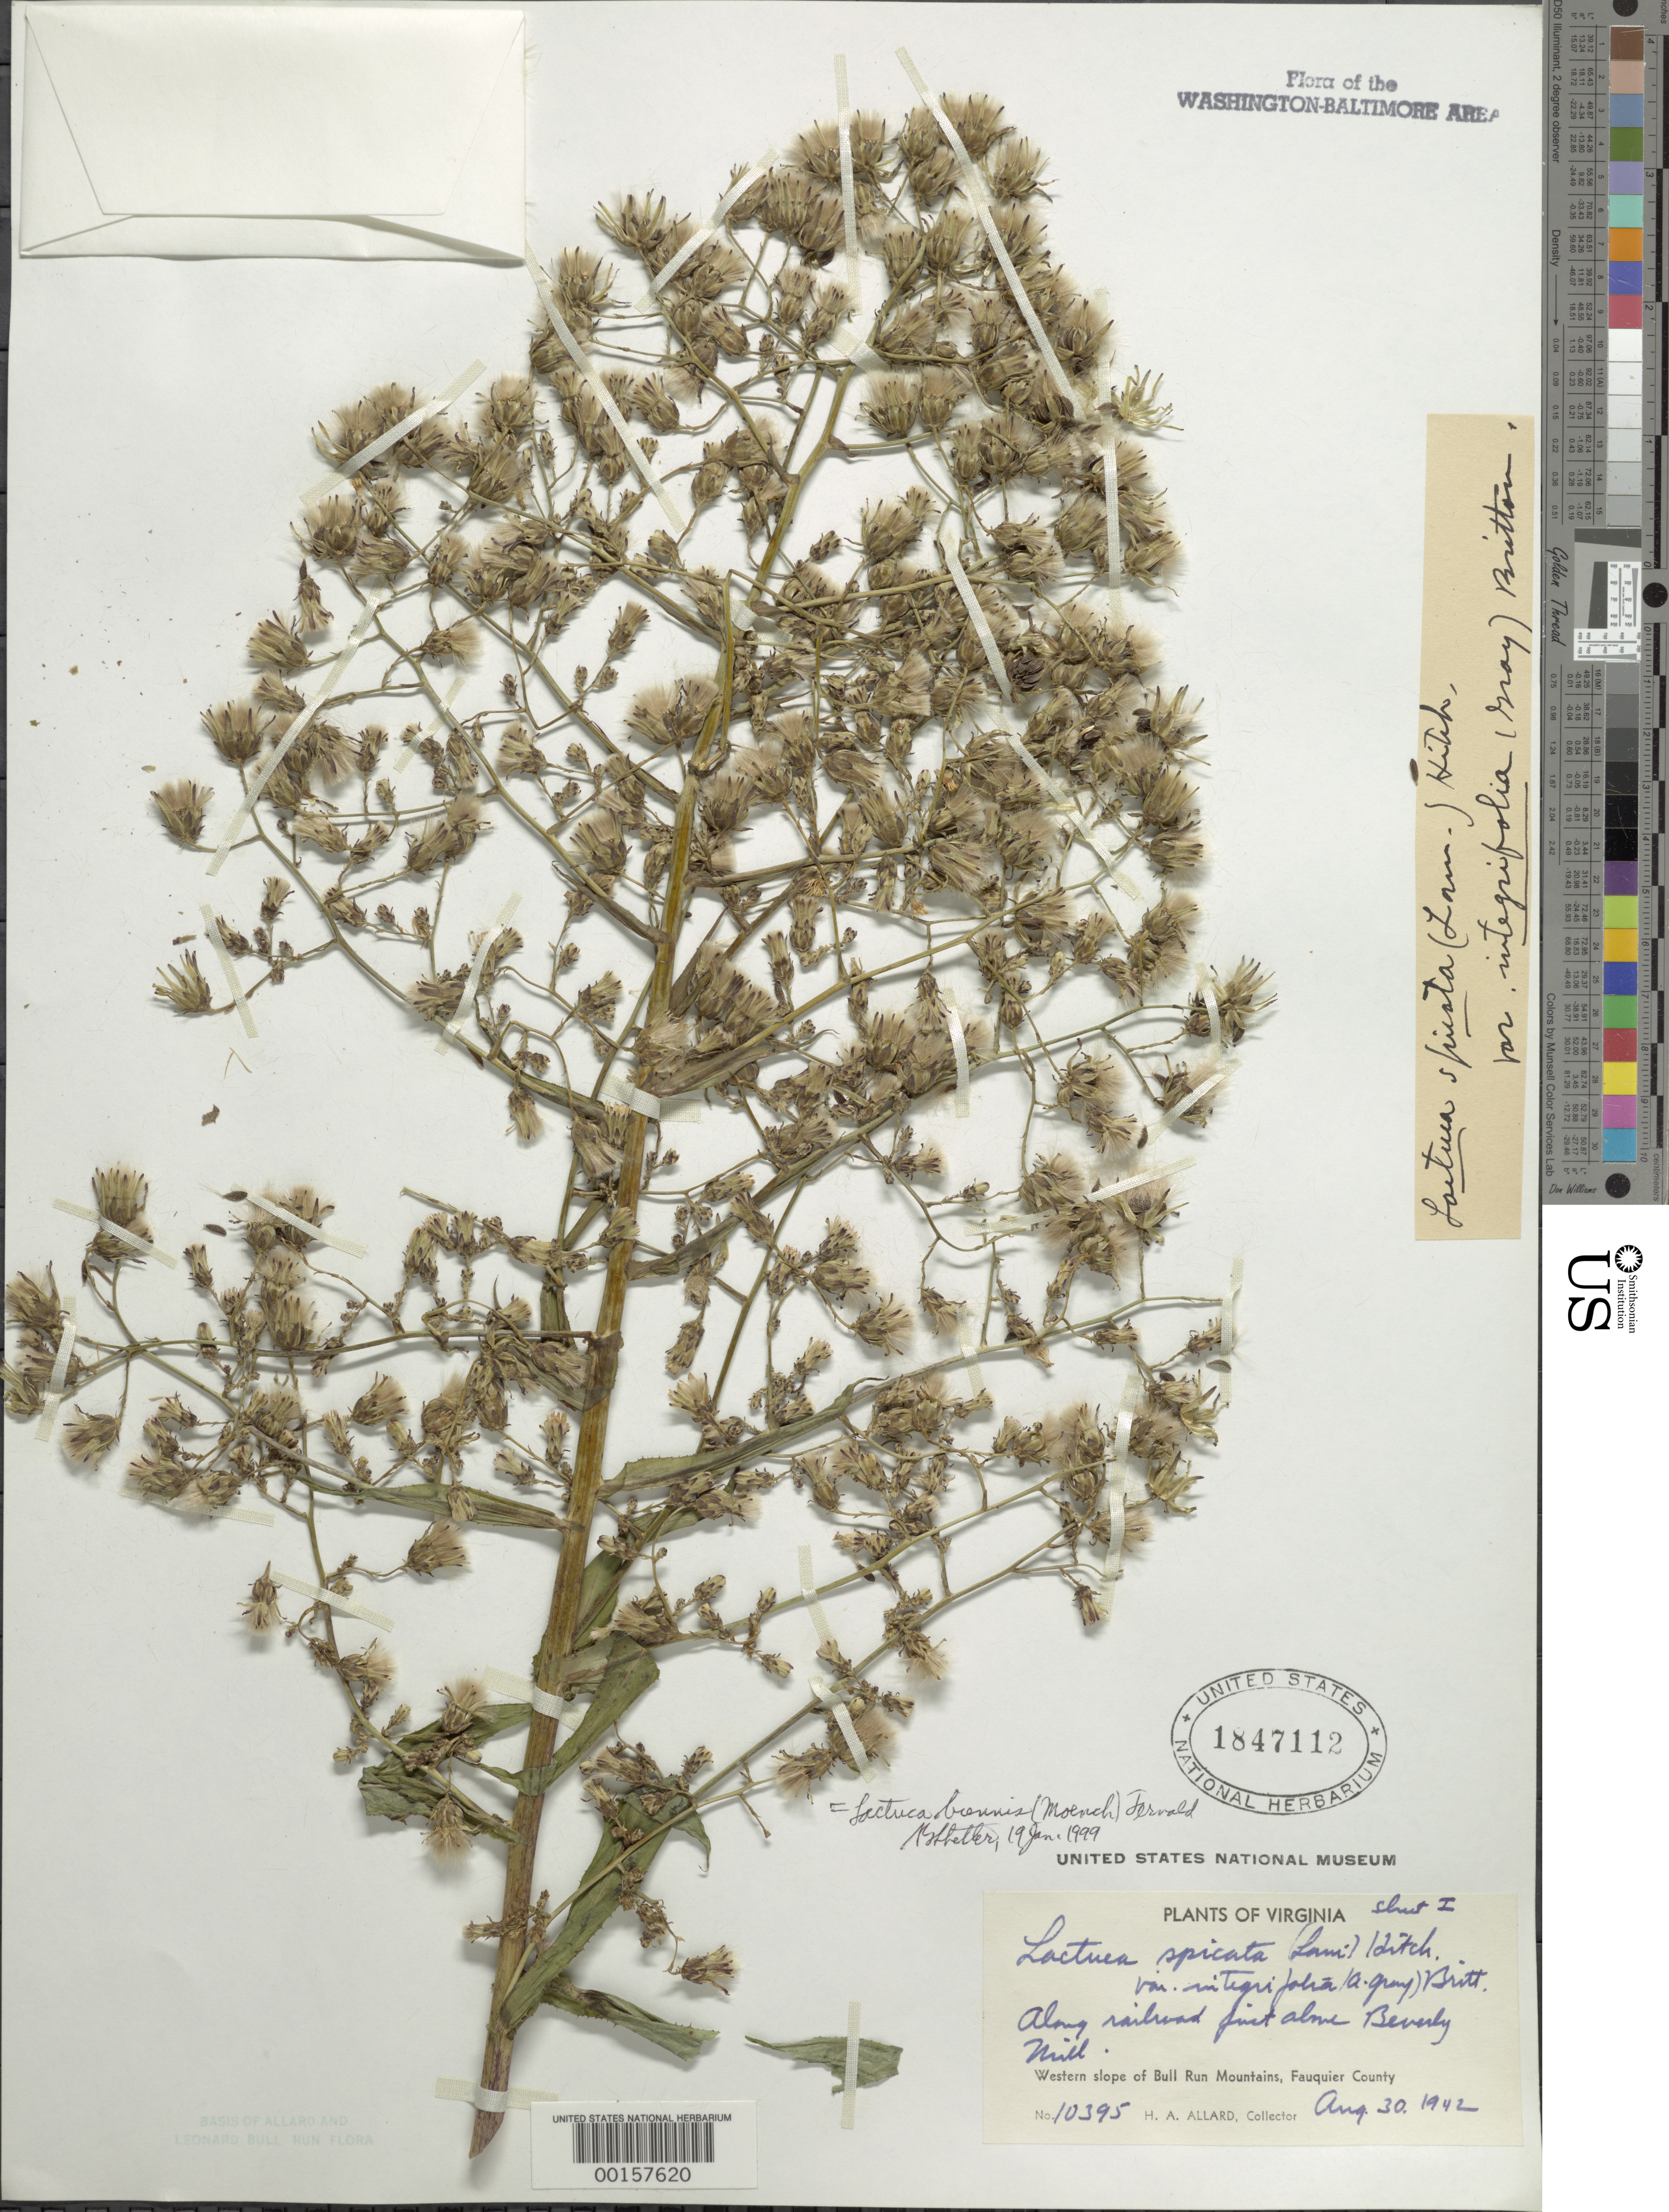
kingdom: Plantae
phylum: Tracheophyta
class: Magnoliopsida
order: Asterales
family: Asteraceae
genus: Lactuca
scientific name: Lactuca biennis var. integrifolia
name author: (Torr. & A. Gray) Fernald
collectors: H. A. Allard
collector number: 10395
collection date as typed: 30 Aug 1942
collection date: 1942-08-30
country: United States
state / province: Virginia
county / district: Fauquier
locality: Above Beverley Mill western slope of Bull Run Mountains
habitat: Railroad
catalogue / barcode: US 1847112